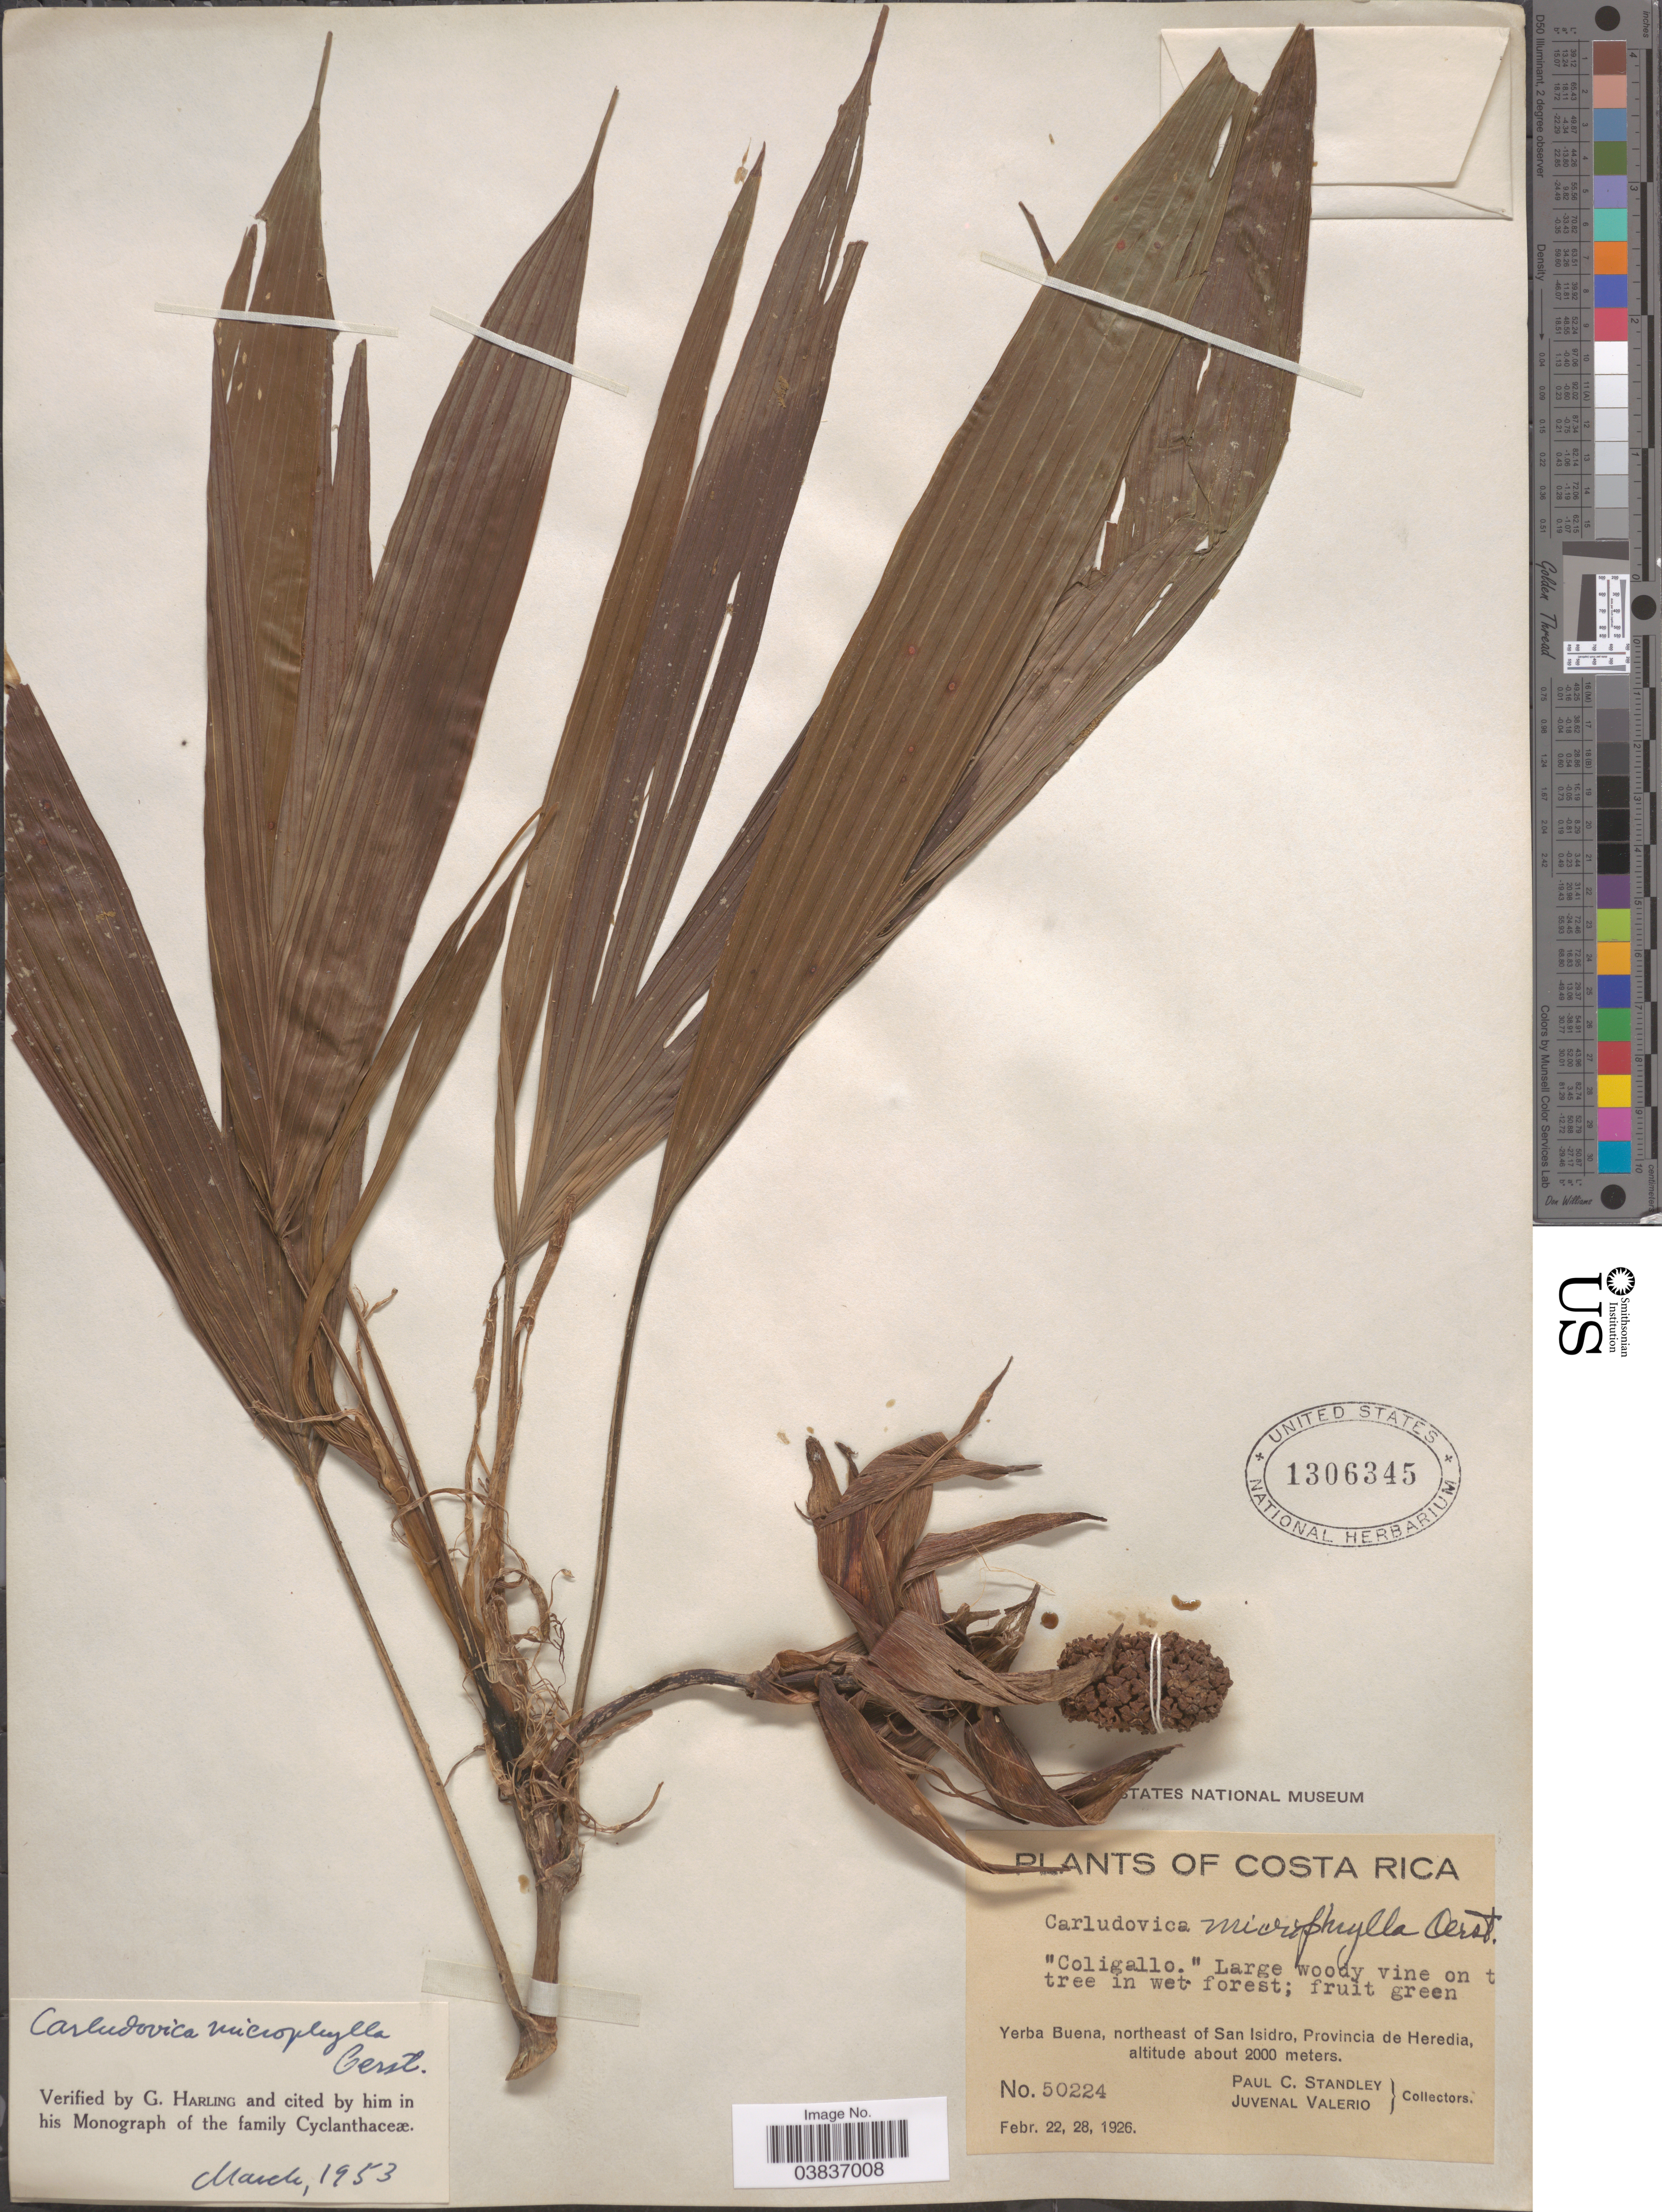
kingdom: Plantae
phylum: Tracheophyta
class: Liliopsida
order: Pandanales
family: Cyclanthaceae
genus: Asplundia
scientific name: Asplundia microphylla subsp. microphylla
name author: Harling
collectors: P. C. Standley & J. Valerio R.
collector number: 50224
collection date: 1926-02-22/1926-02-28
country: Costa Rica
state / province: Heredia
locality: Yerba Buena, northeast of San Isidro.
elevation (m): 2000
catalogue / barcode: US 1306345